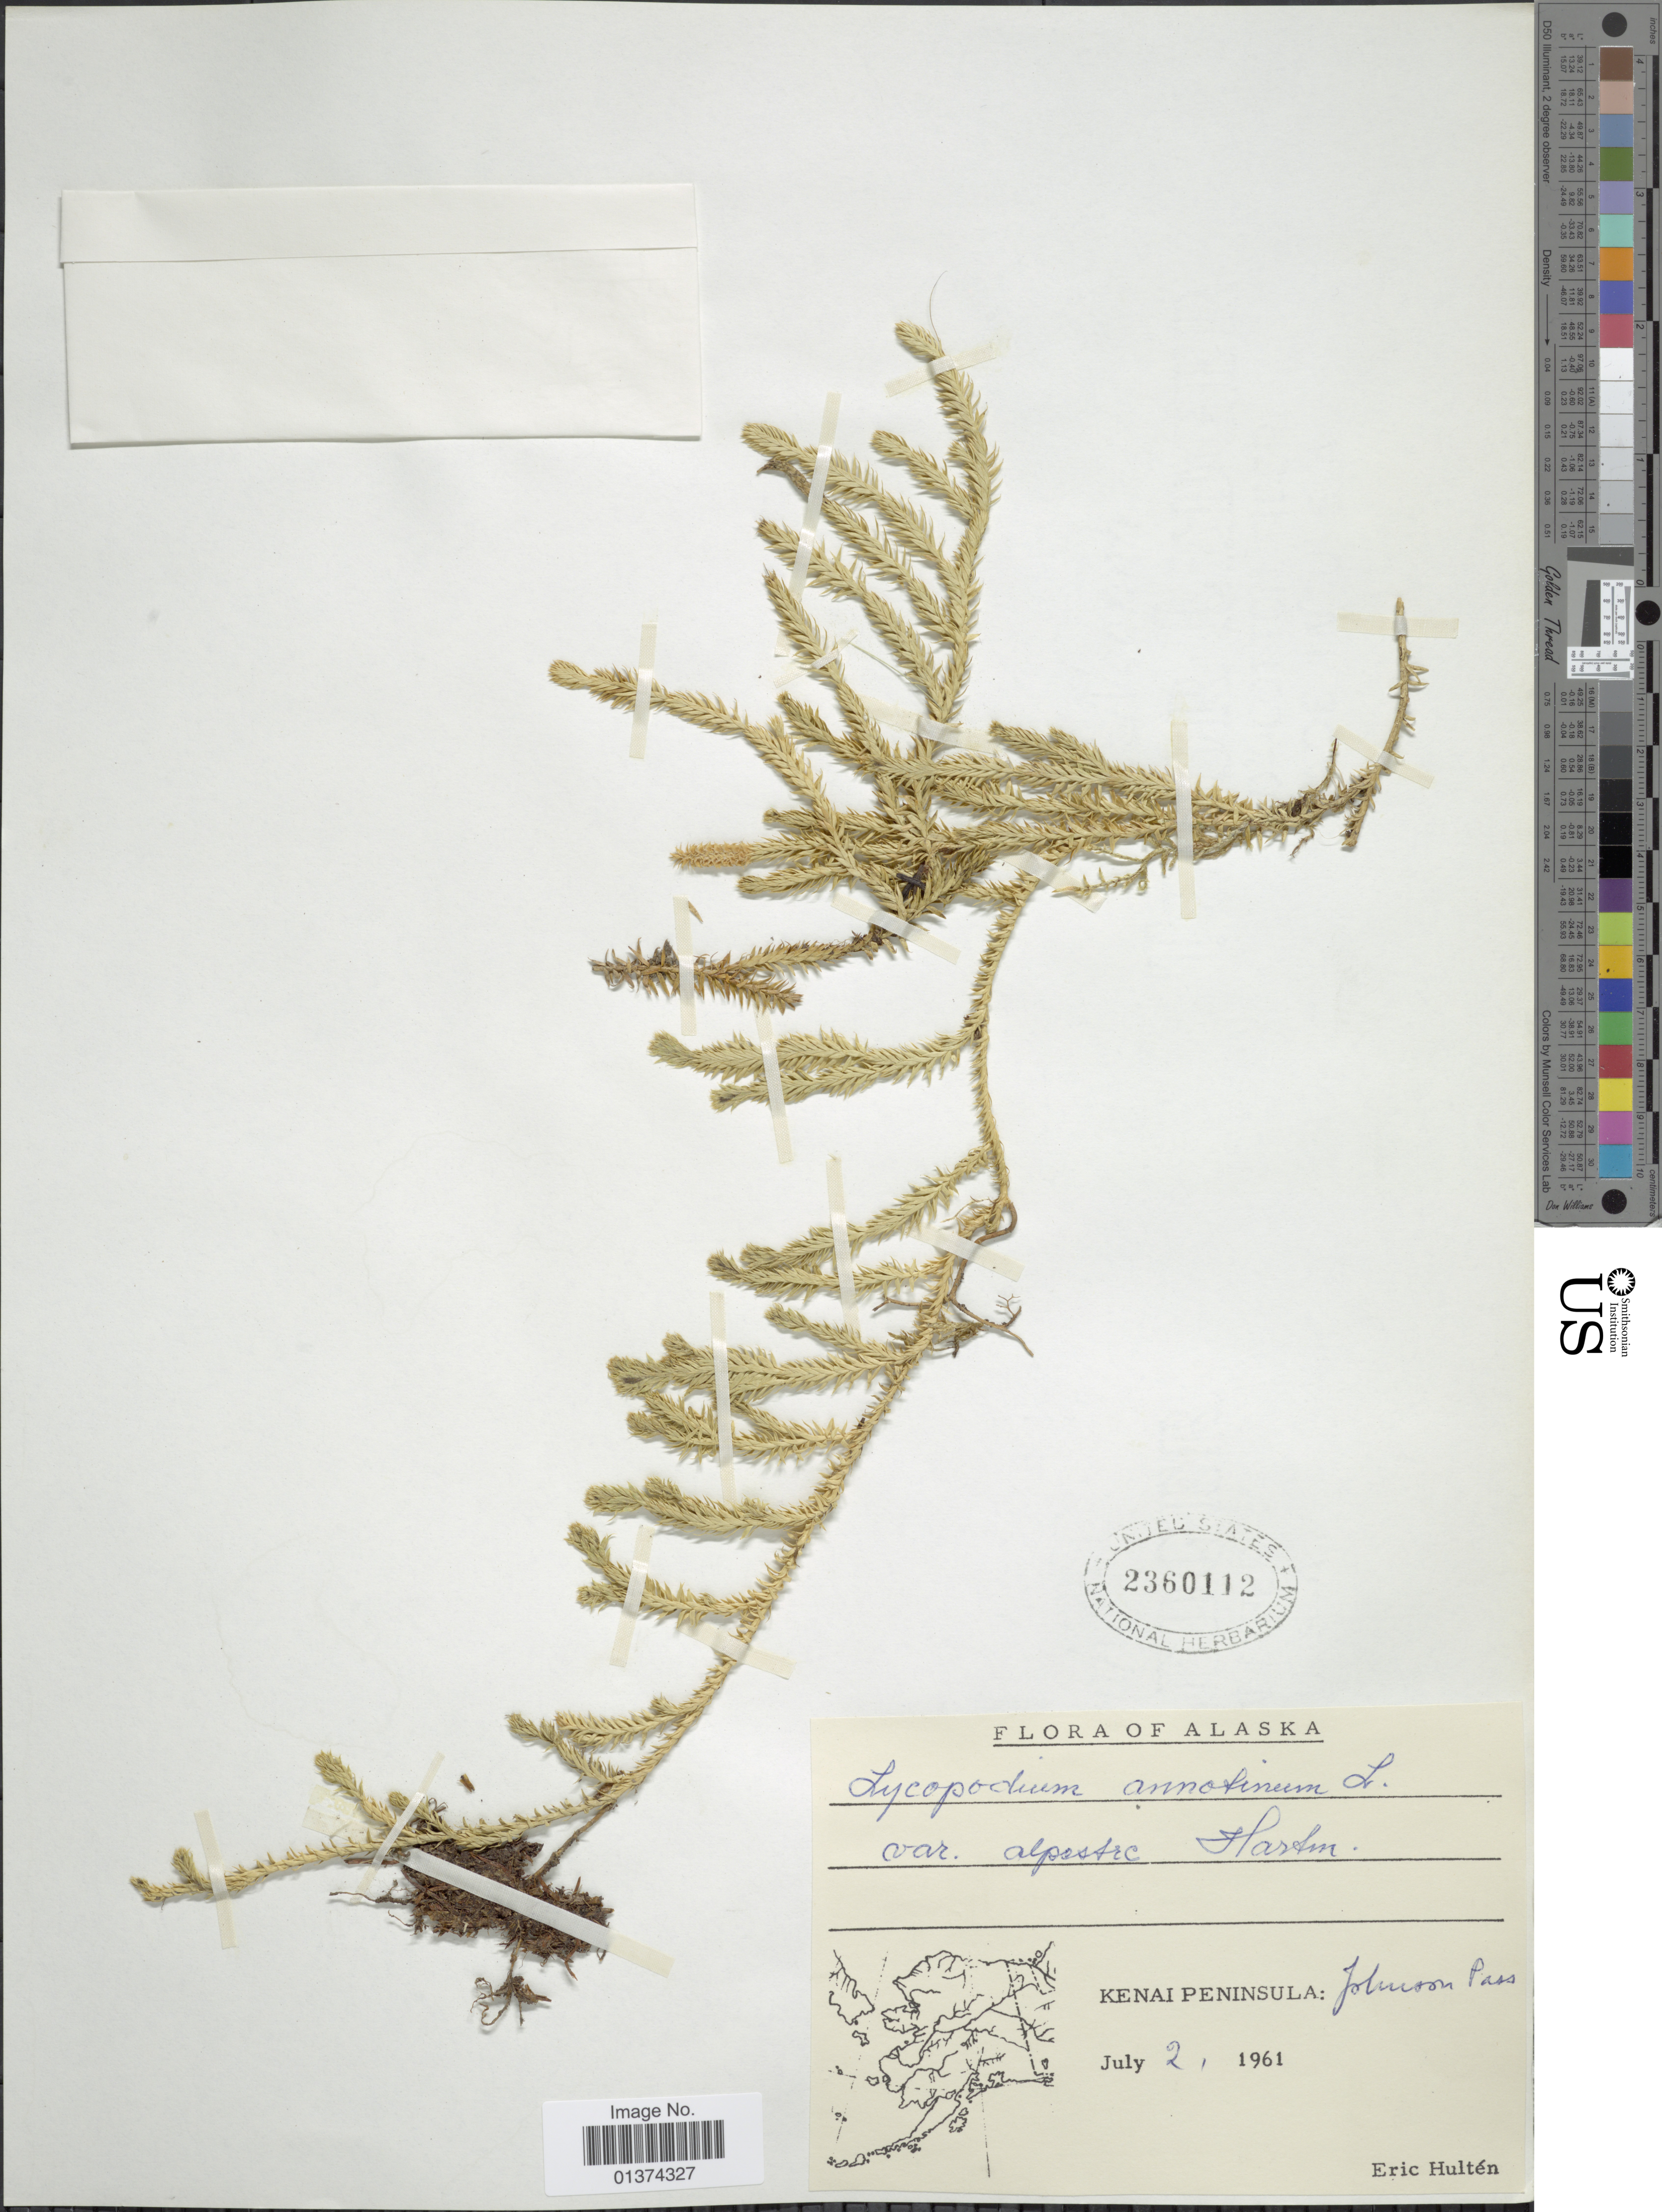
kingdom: Plantae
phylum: Tracheophyta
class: Lycopodiopsida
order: Lycopodiales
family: Lycopodiaceae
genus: Spinulum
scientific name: Spinulum annotinum subsp. annotinum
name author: (L.) A. Haines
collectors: E. G. Hultén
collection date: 1961-07-02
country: United States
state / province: Alaska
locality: Kenai Peninsula: Johnson Pass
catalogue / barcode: US 2360112